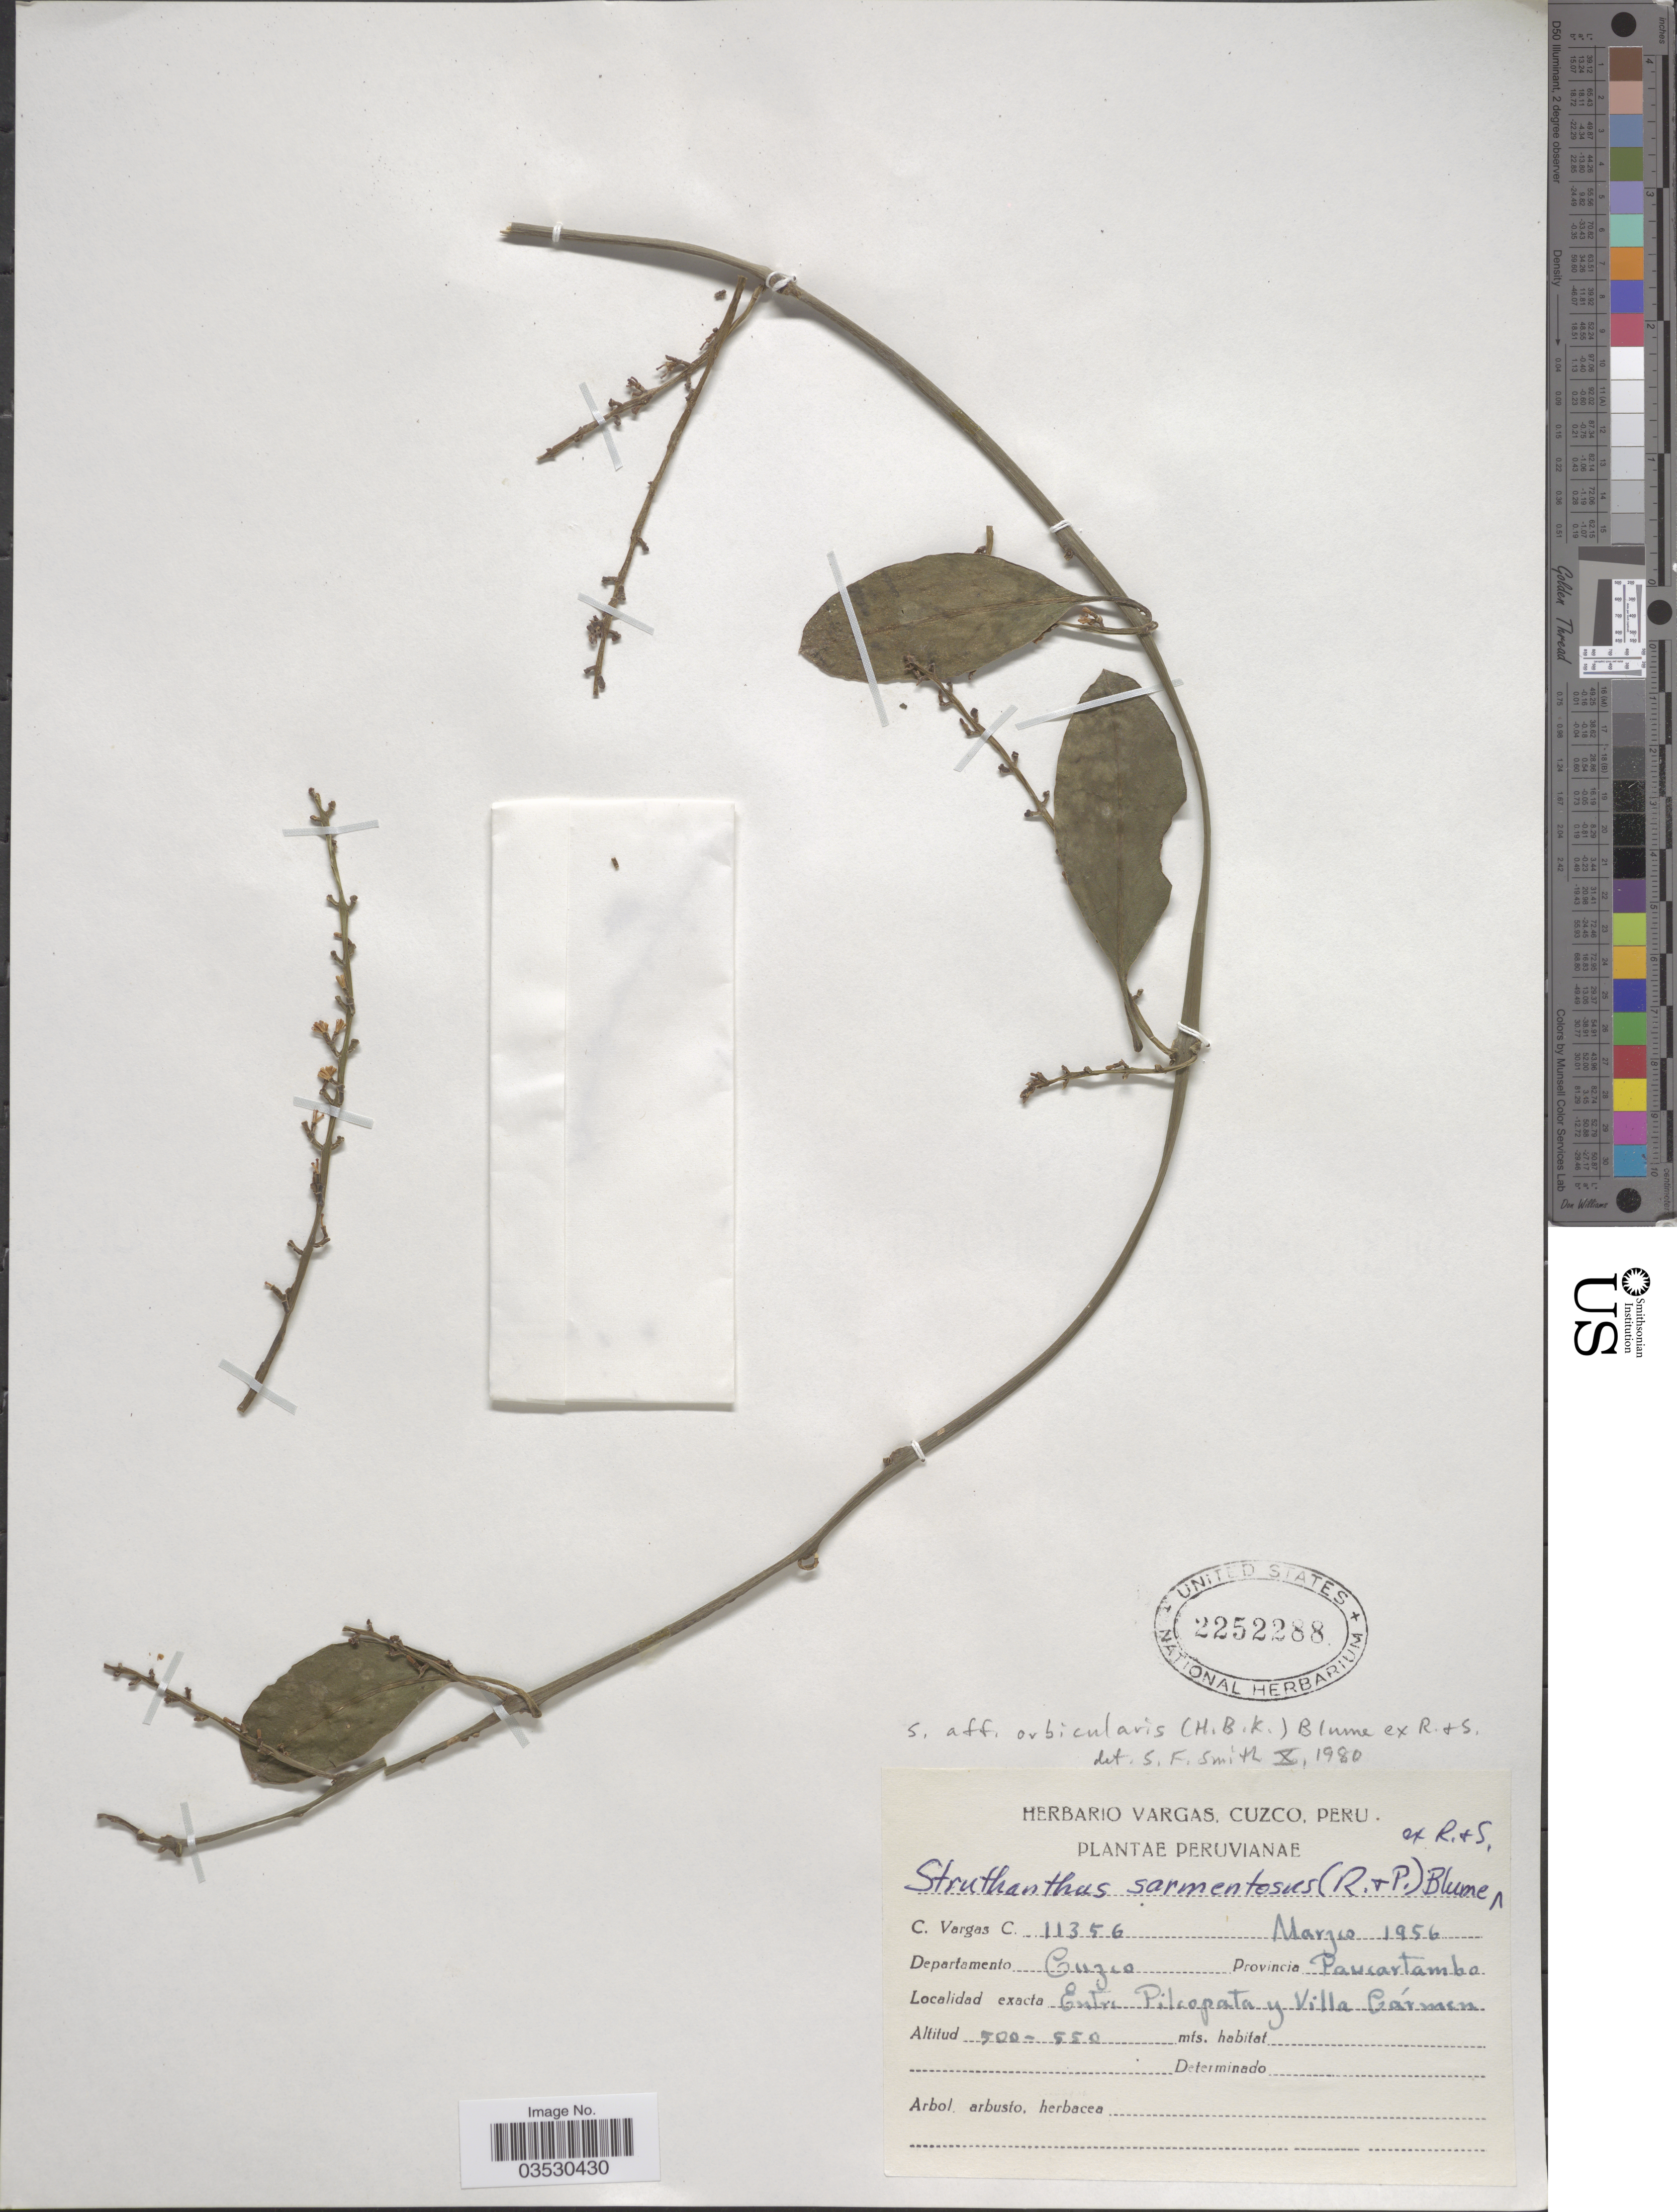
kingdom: Plantae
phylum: Tracheophyta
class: Magnoliopsida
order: Santalales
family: Loranthaceae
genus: Struthanthus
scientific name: Struthanthus orbicularis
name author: (Kunth) Blume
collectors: C. Vargas Calderón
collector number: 11356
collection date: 1956-03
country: Peru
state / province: Cusco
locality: Departamento Cuzco. Provincia Paucartambo. Entre Pilcopata y Villa Cármen.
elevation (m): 500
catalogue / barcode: US 2252288